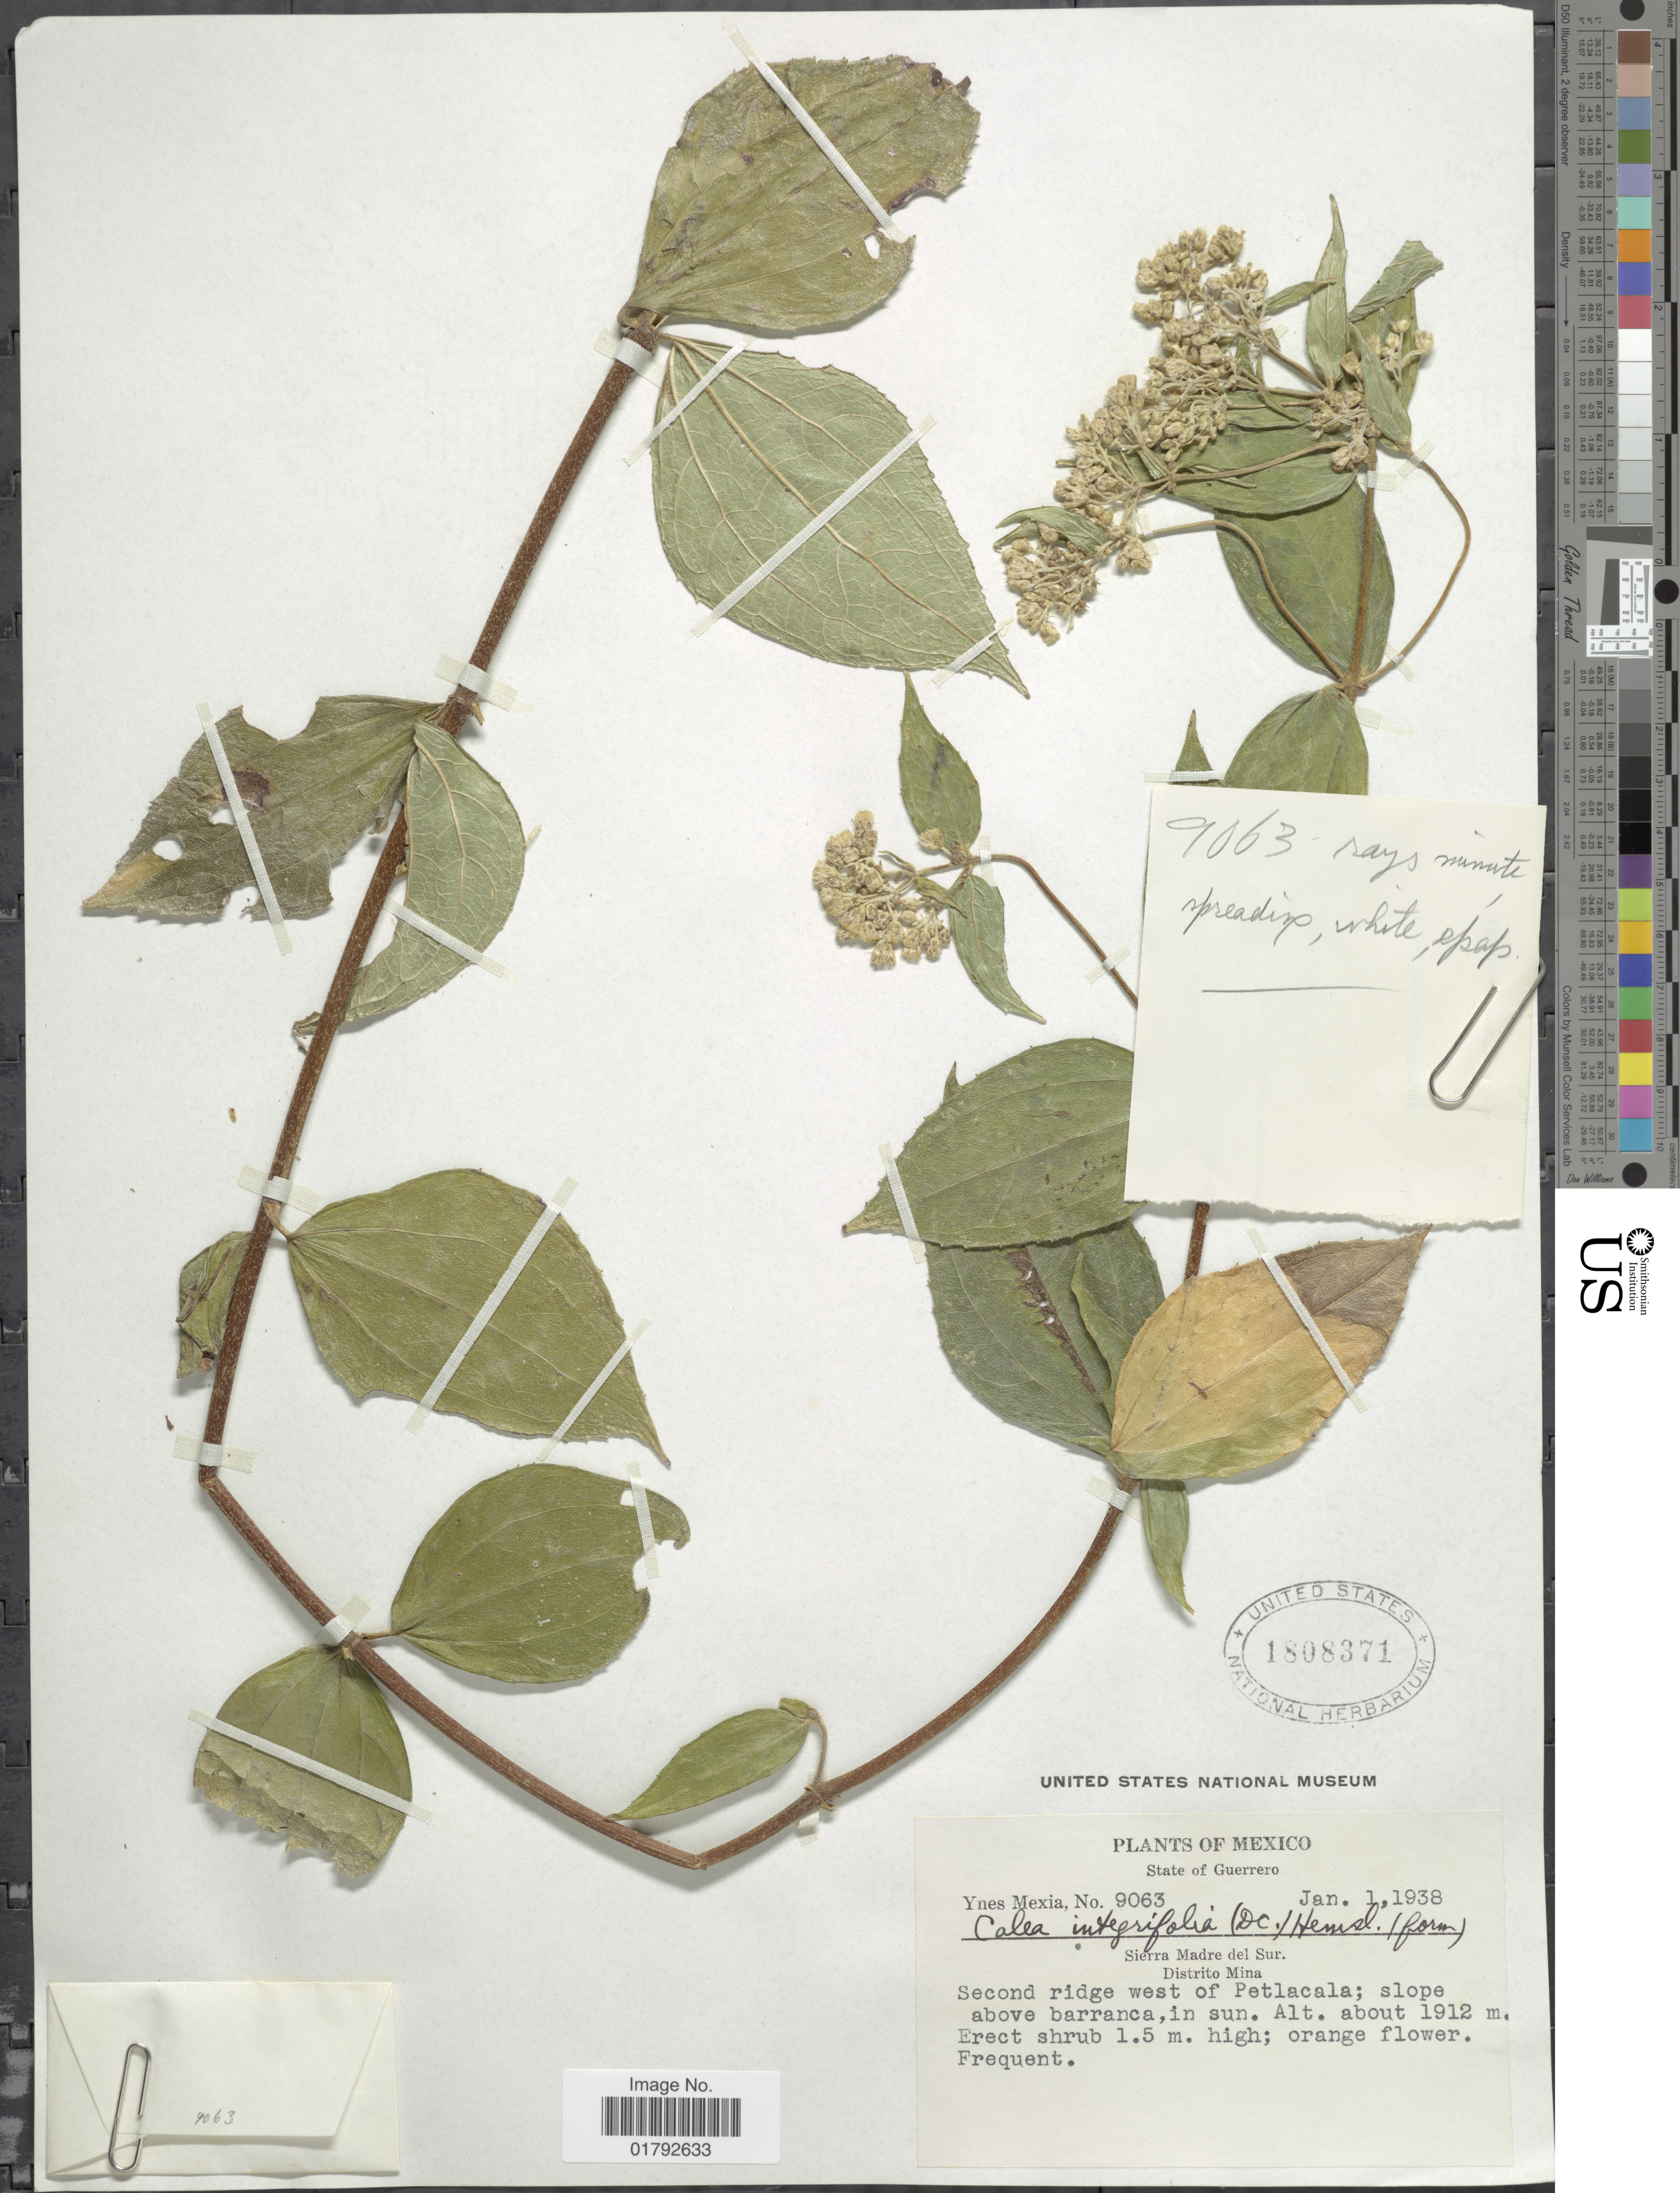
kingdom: Plantae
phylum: Tracheophyta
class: Magnoliopsida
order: Asterales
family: Asteraceae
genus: Alloispermum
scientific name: Alloispermum integrifolium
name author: (DC.) H. Rob.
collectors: Y. Mexia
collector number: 9063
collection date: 1938-01-01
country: Mexico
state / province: Guerrero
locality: State of Guerrero, Sierra Madre del Sur. Distrito Mina. Secod ridge west of Petlacala; slope aboe barranca, in sun.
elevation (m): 1912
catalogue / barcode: US 1808371